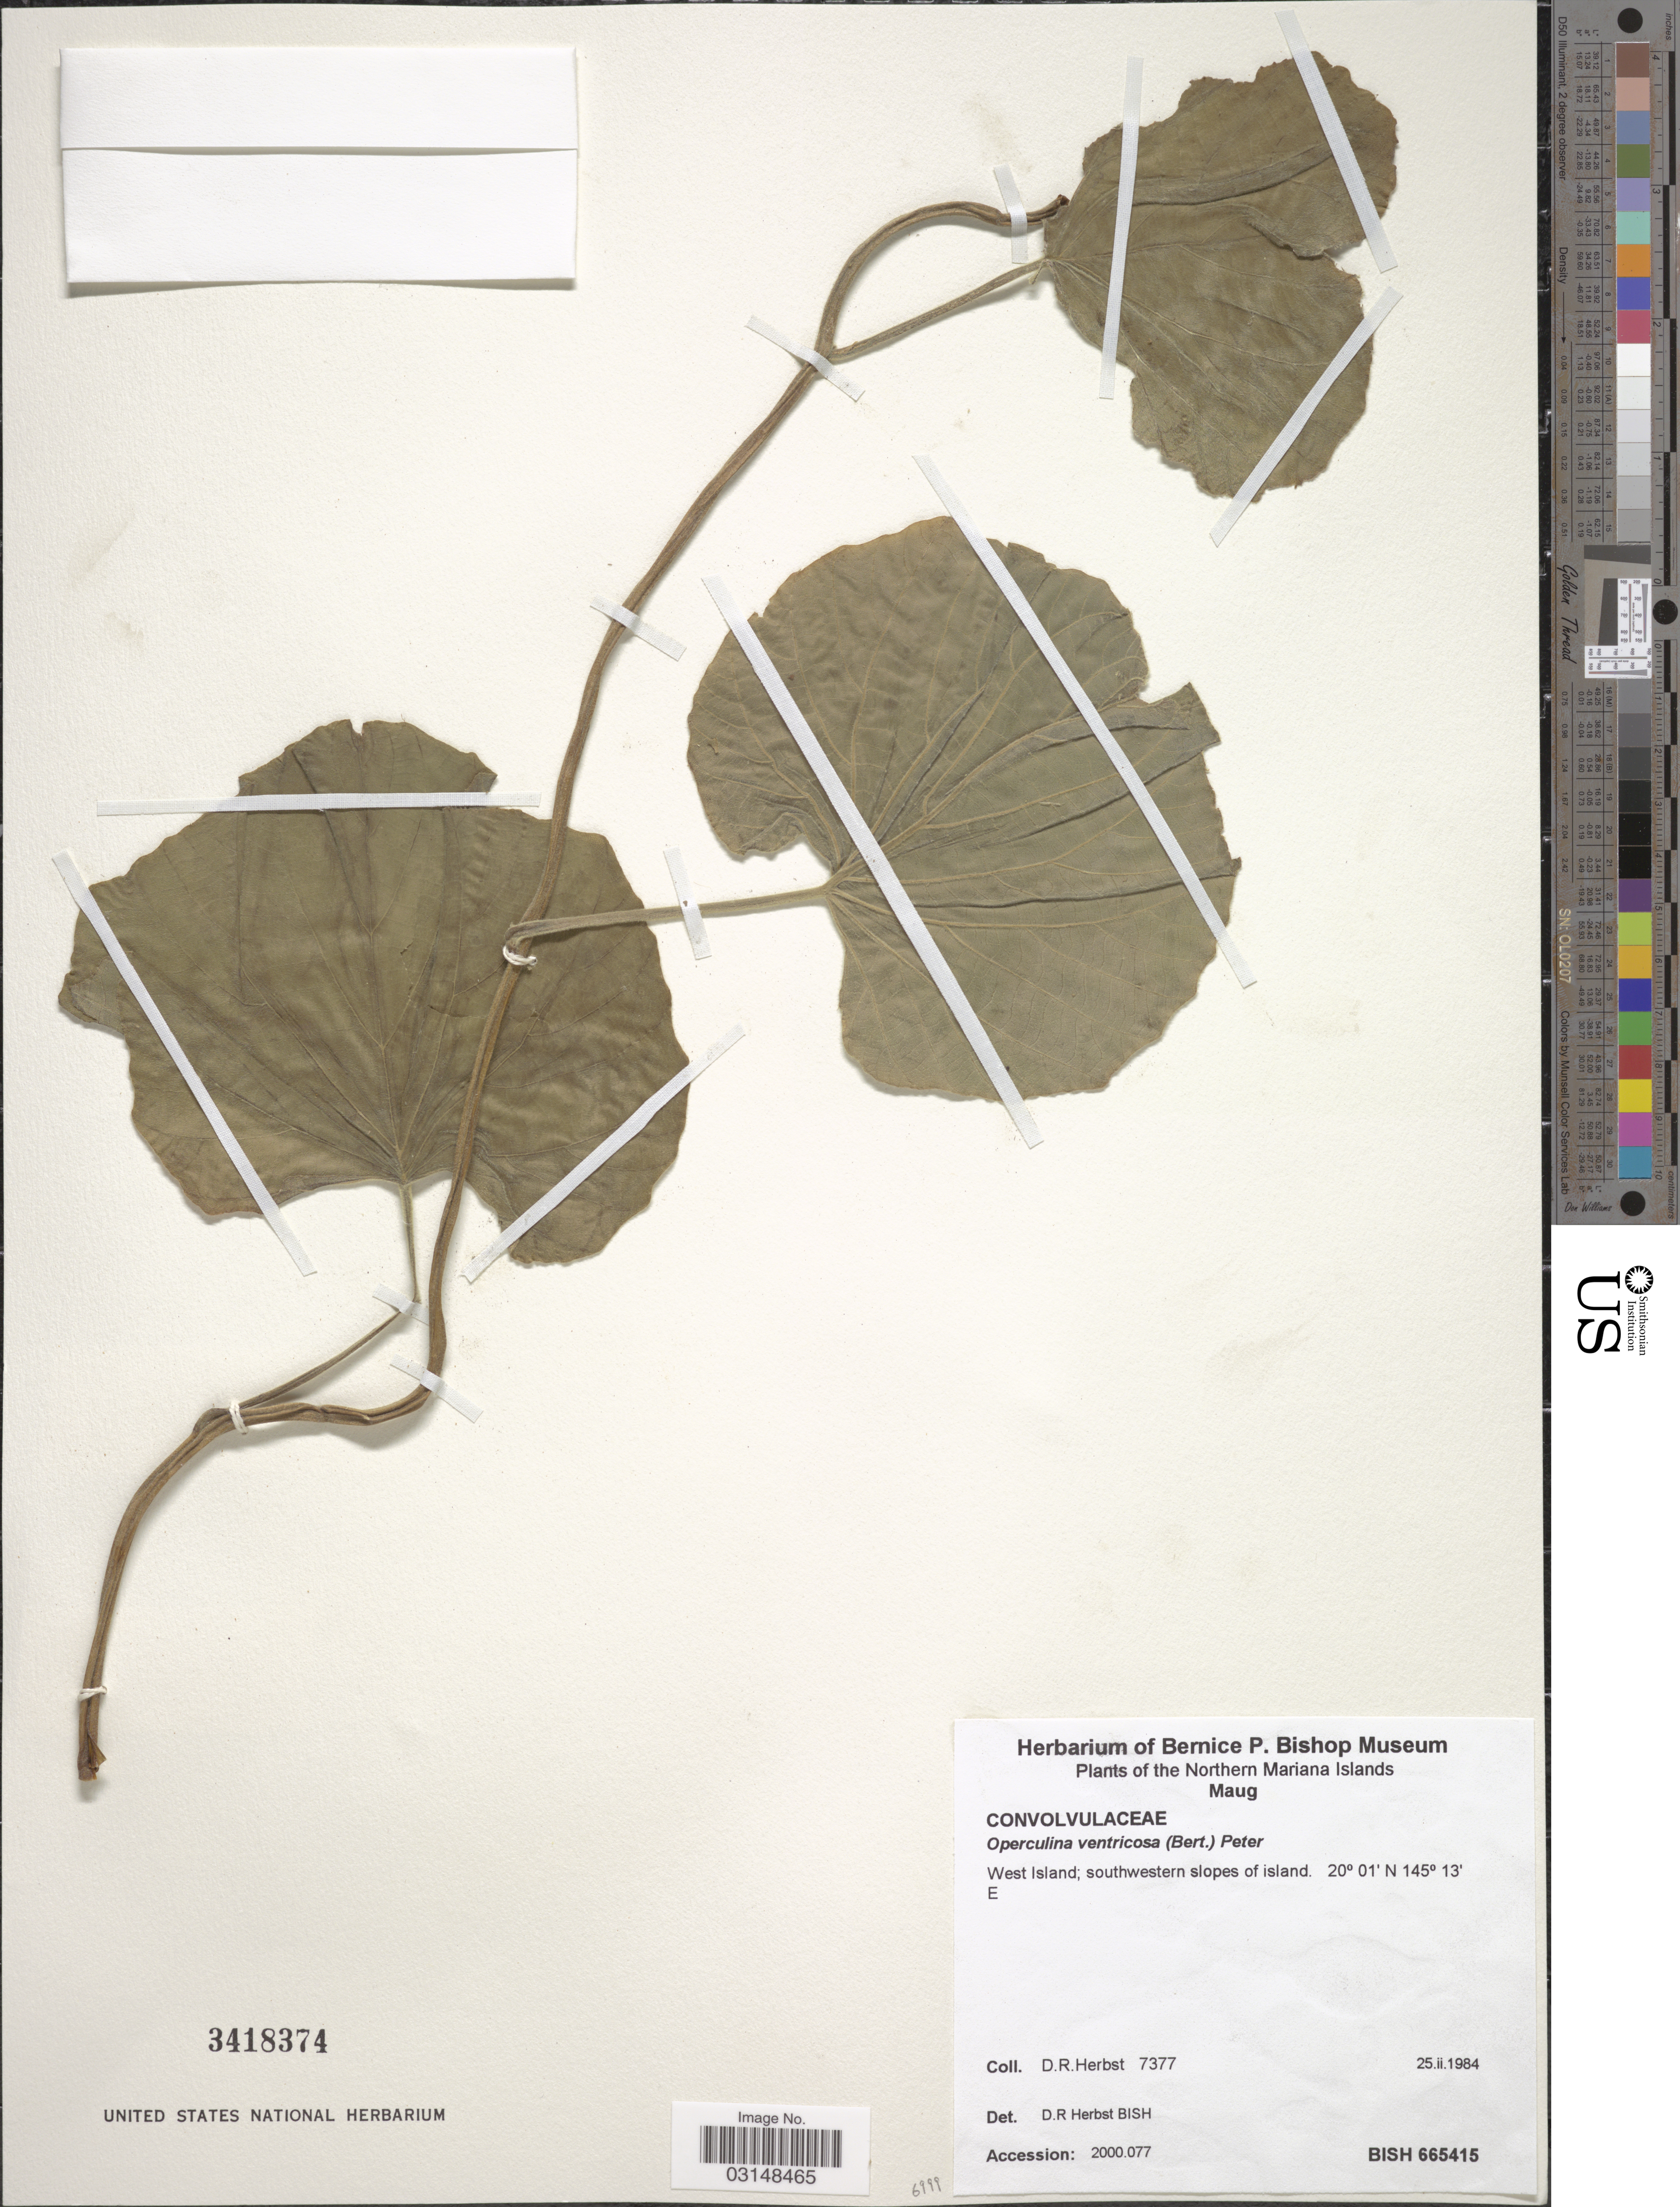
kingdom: Plantae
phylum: Tracheophyta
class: Magnoliopsida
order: Solanales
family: Convolvulaceae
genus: Operculina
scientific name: Operculina ventricosa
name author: (Aubl.) Barb. Rodr.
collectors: D. R. Herbst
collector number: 7377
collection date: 1984-02-25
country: Northern Mariana Islands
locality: Maug, West Island; southwestern slopes of island.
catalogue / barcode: US 3418374